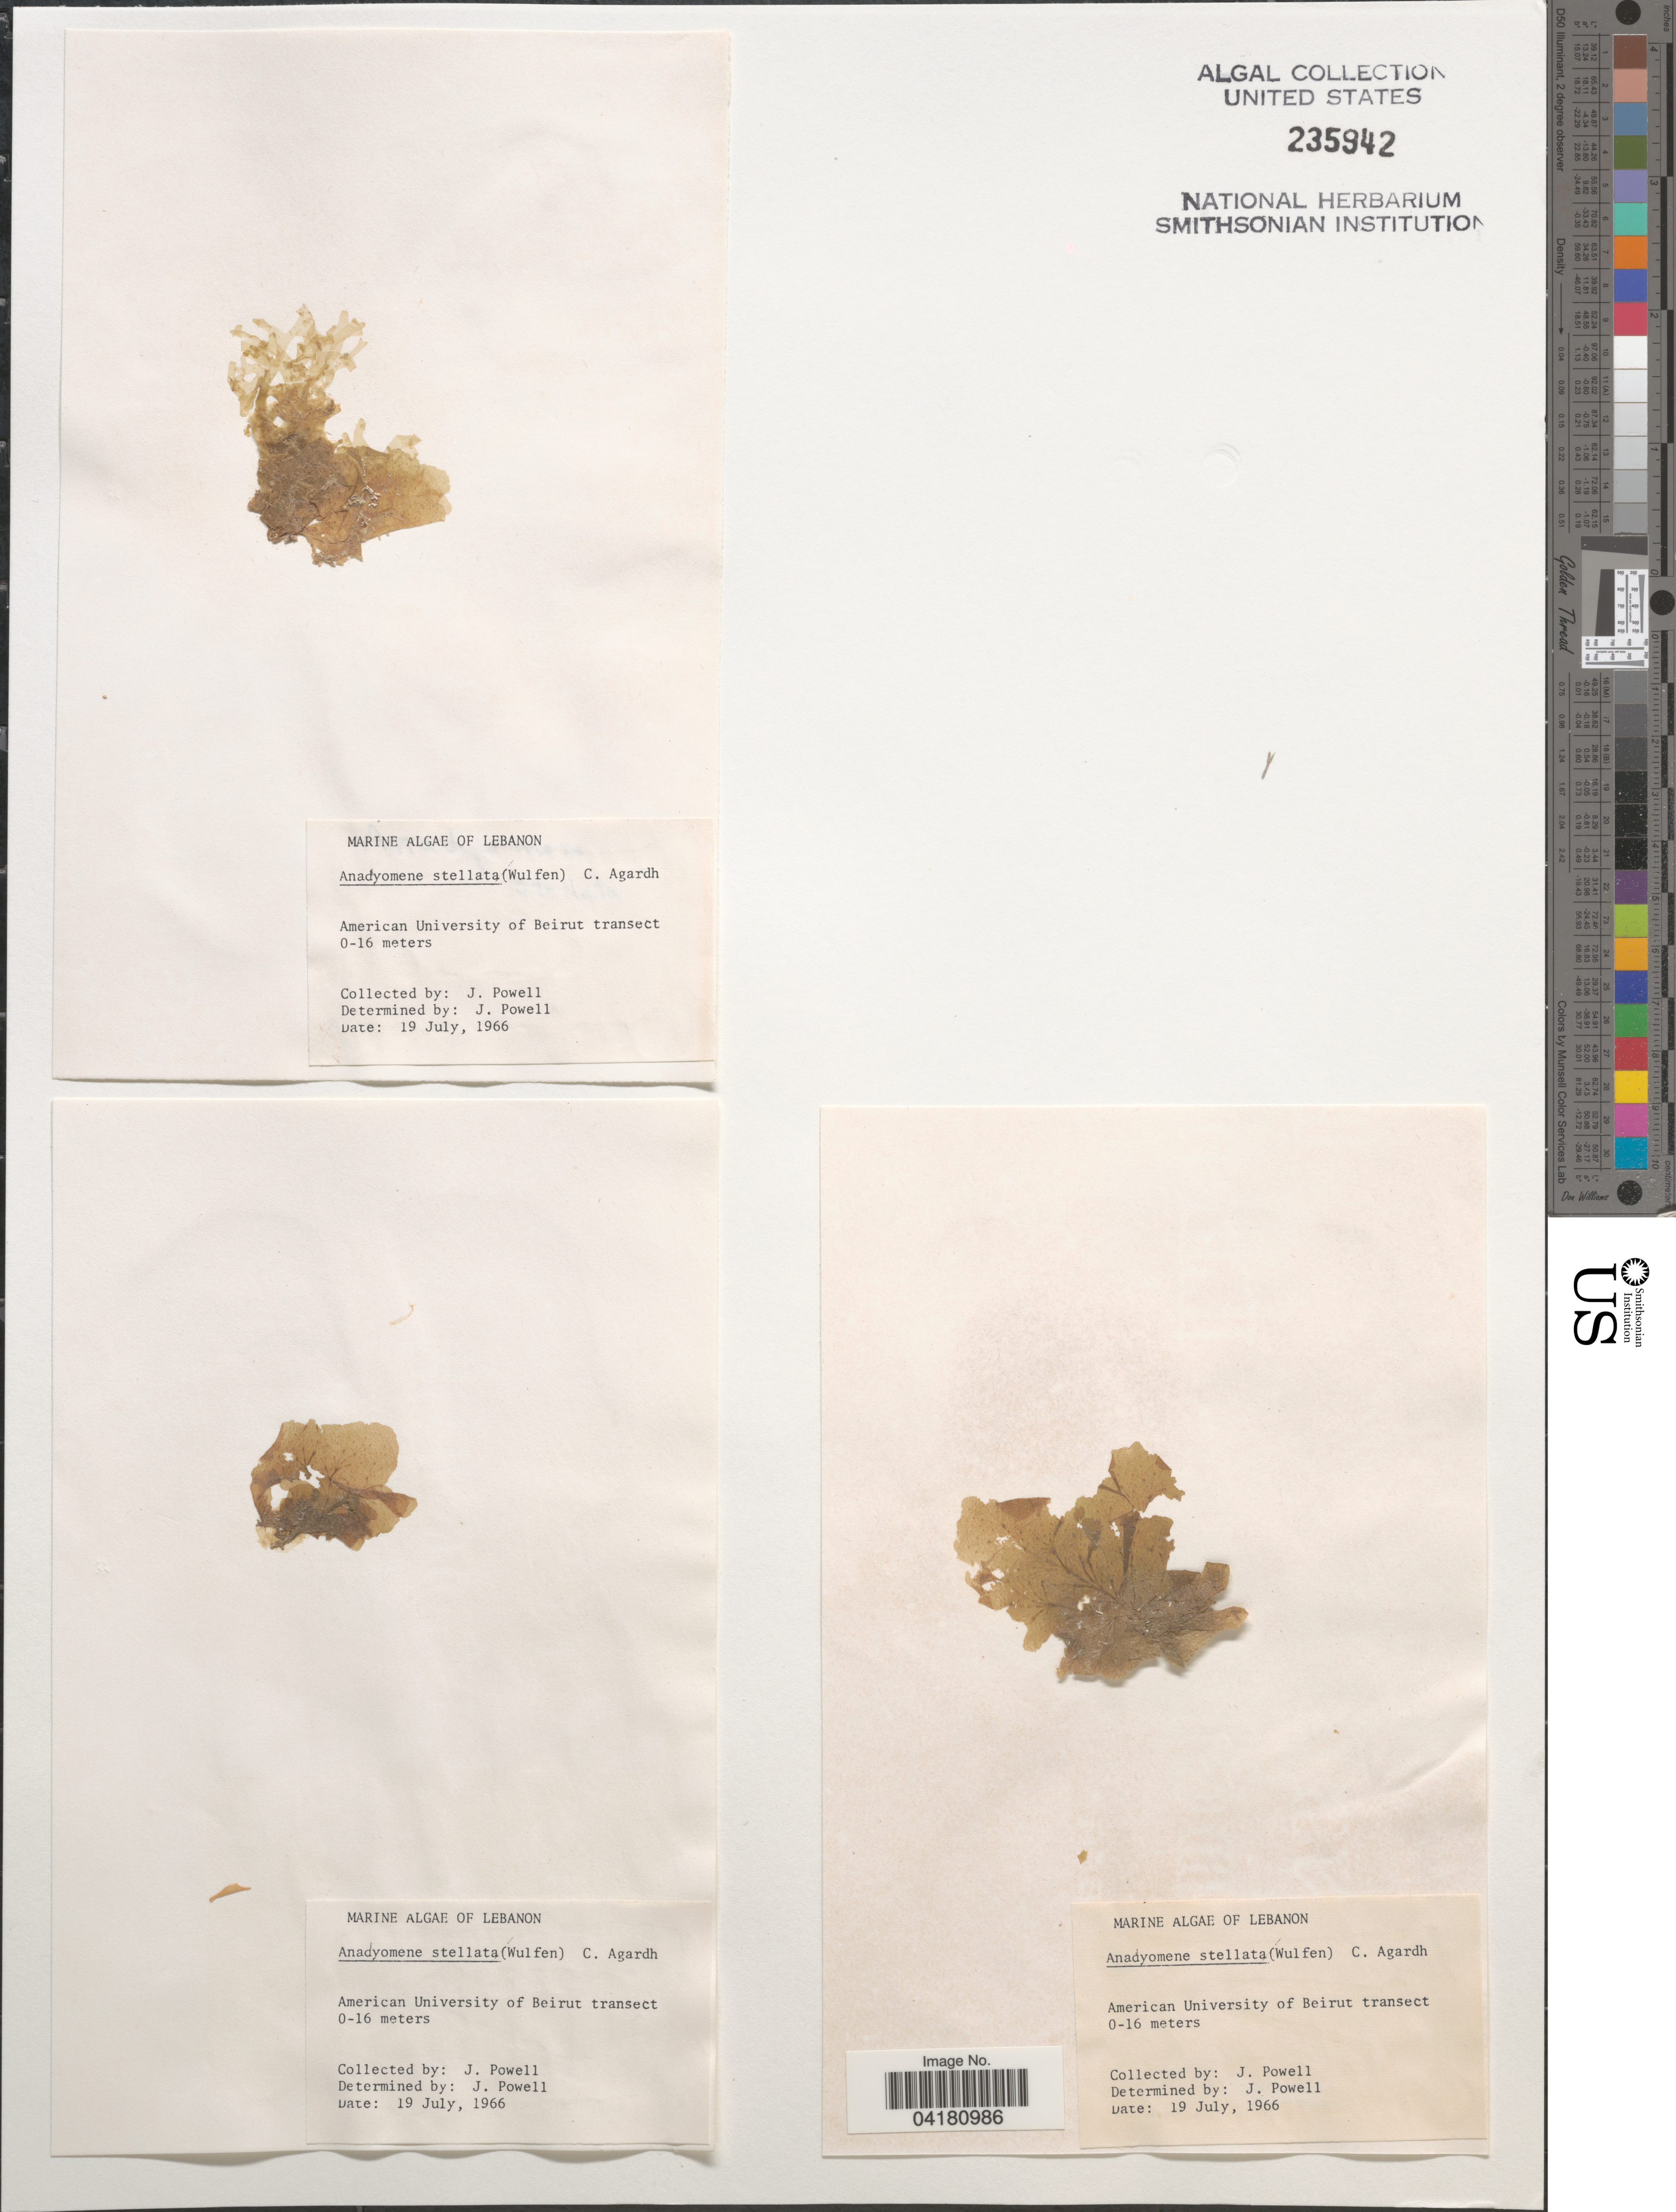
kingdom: Plantae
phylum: Chlorophyta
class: Ulvophyceae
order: Cladophorales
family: Anadyomenaceae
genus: Anadyomene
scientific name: Anadyomene stellata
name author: (Wulfen) C. Agardh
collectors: J. Powell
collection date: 1966-07-19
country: Lebanon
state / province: Beyrouth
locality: American University of Beirut transect 0-16 meters.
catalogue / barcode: US 235942